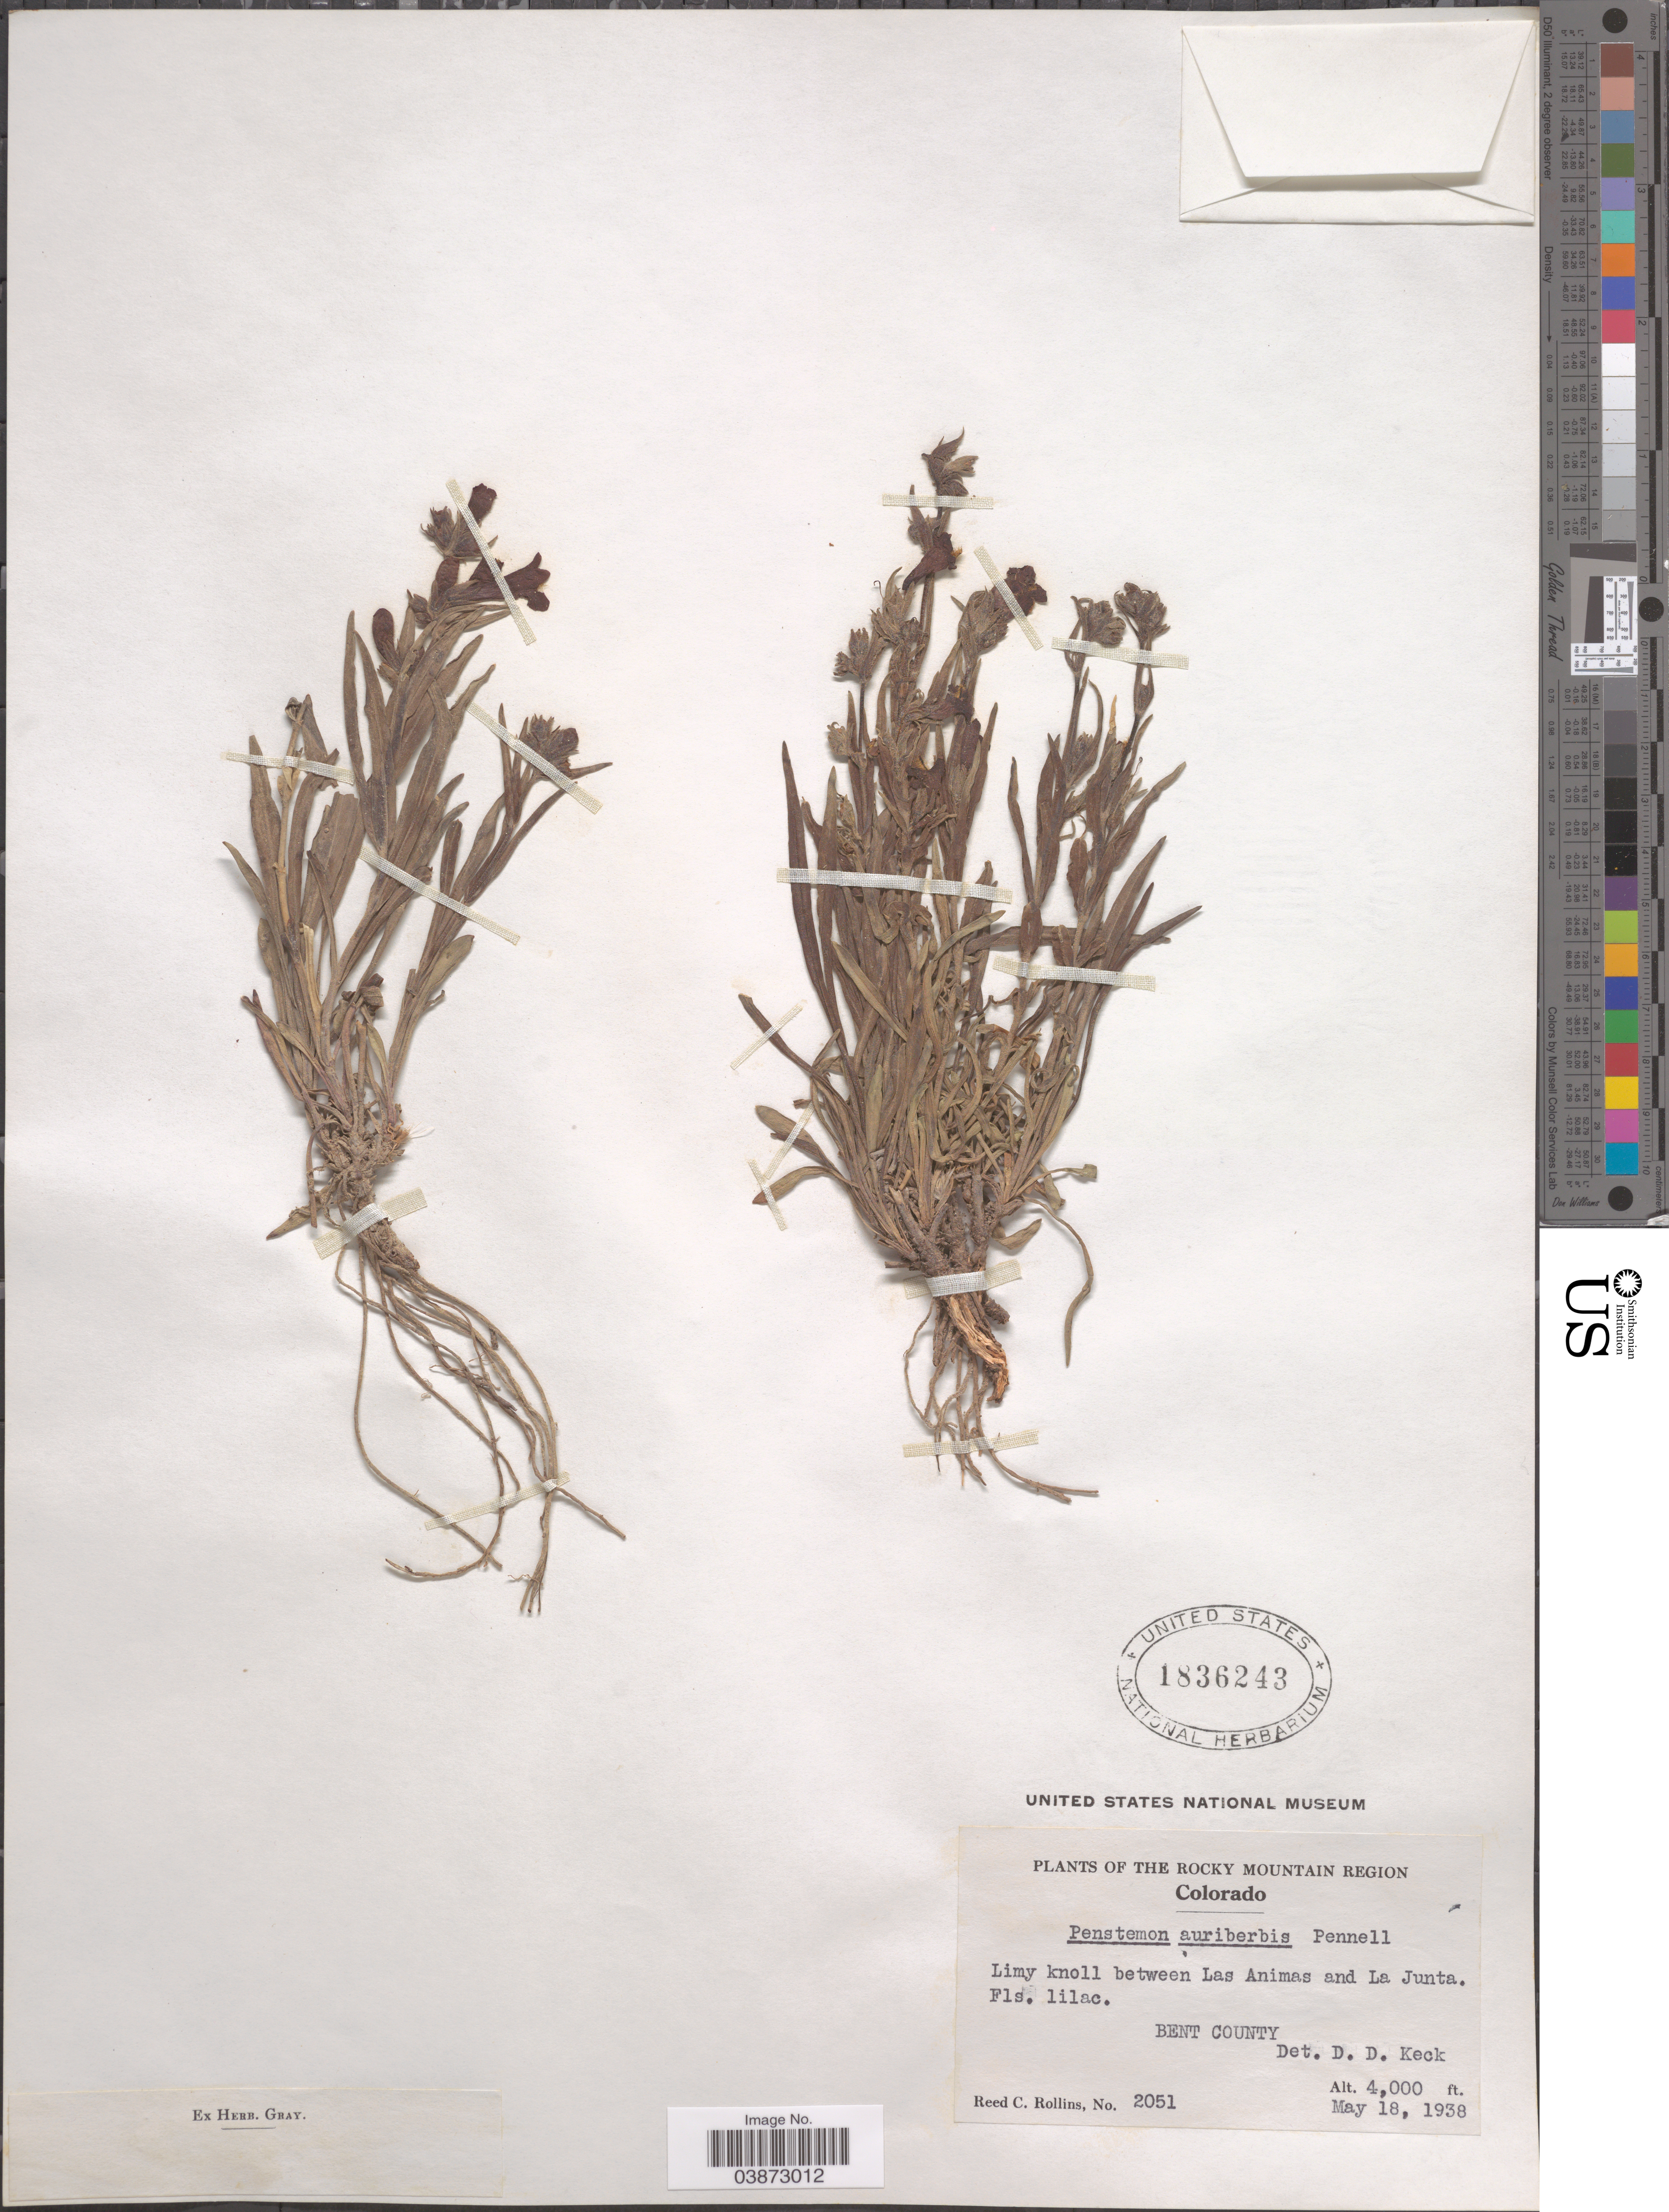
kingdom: Plantae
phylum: Tracheophyta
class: Magnoliopsida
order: Lamiales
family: Plantaginaceae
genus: Penstemon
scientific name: Penstemon auriberbis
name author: Pennell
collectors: R. C. Rollins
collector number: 2051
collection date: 1938-05-18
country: United States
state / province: Colorado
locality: The Rocky Mountain Region. Limy knoll between Las Animas and La Junta. Bent County.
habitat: limy knoll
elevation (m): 1219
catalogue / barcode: US 1836243